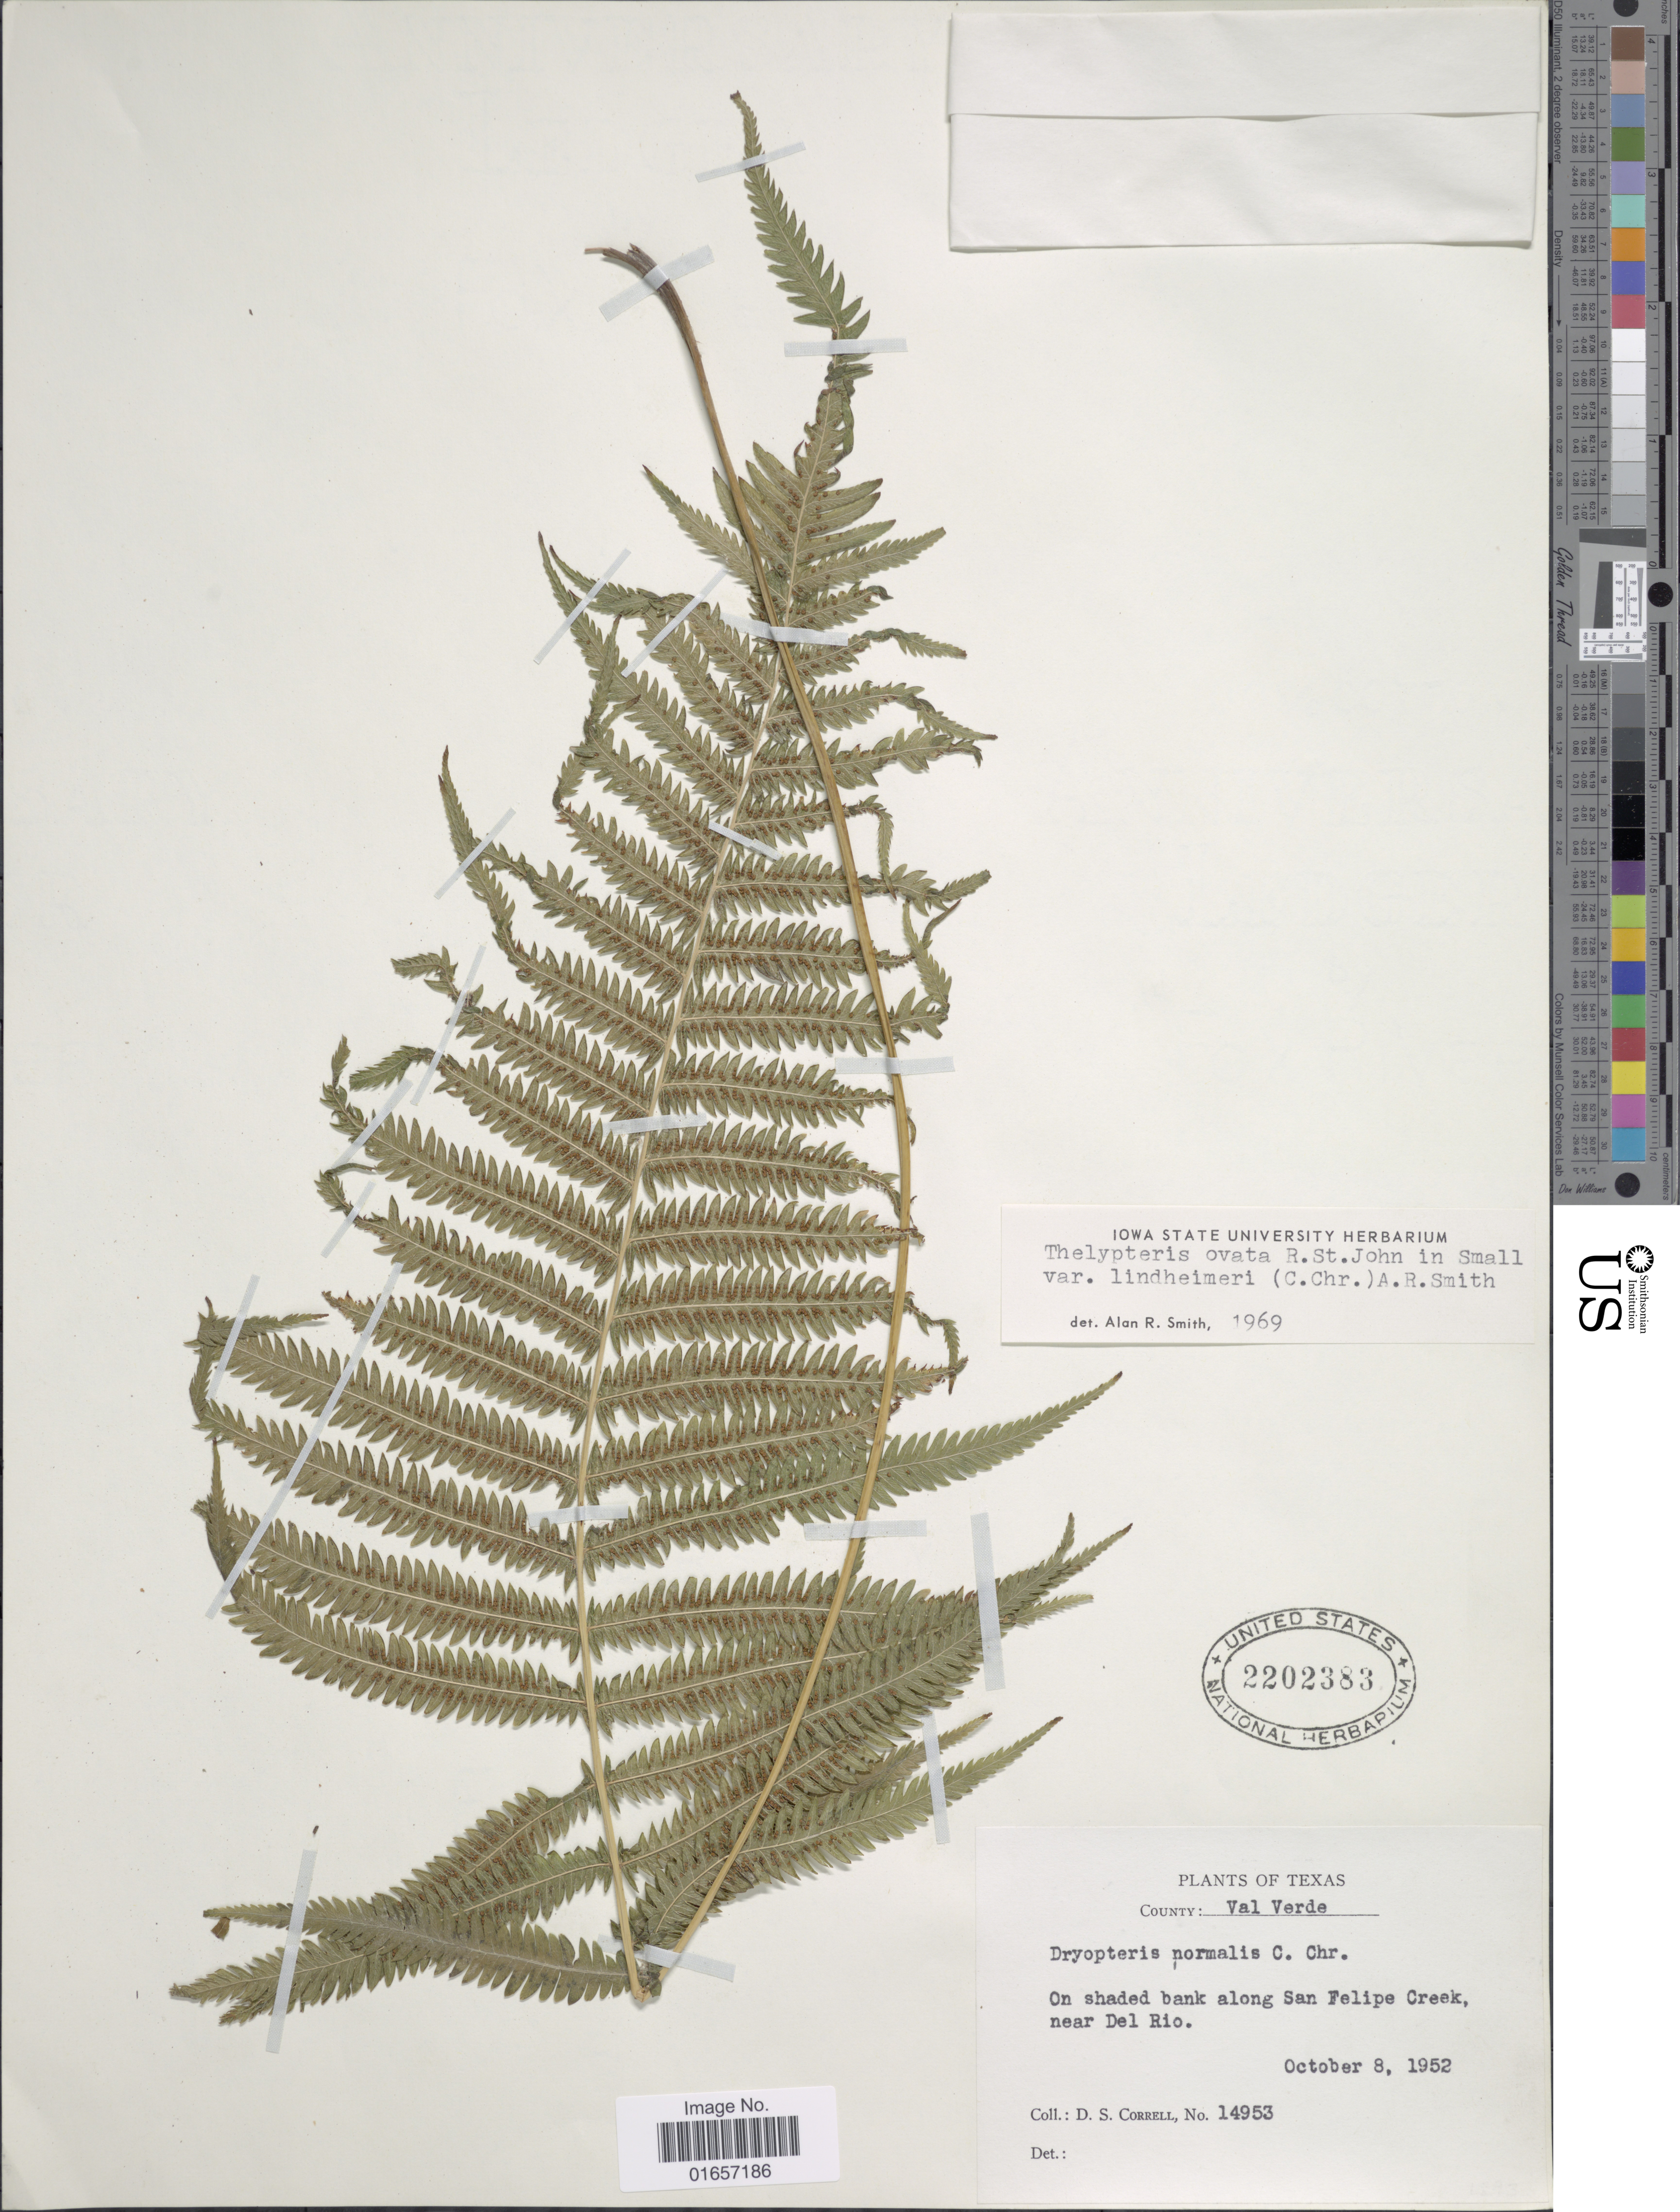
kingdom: Plantae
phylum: Tracheophyta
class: Polypodiopsida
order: Polypodiales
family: Thelypteridaceae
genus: Christella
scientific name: Christella ovata var. lindheimari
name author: (C. Chr.) A.R. Sm.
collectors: D. S. Correll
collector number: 14953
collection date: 1952-10-08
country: United States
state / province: Texas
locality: Val Verde, on shaded bank along San Felipe Creek, near Del Rio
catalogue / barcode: US 2202383